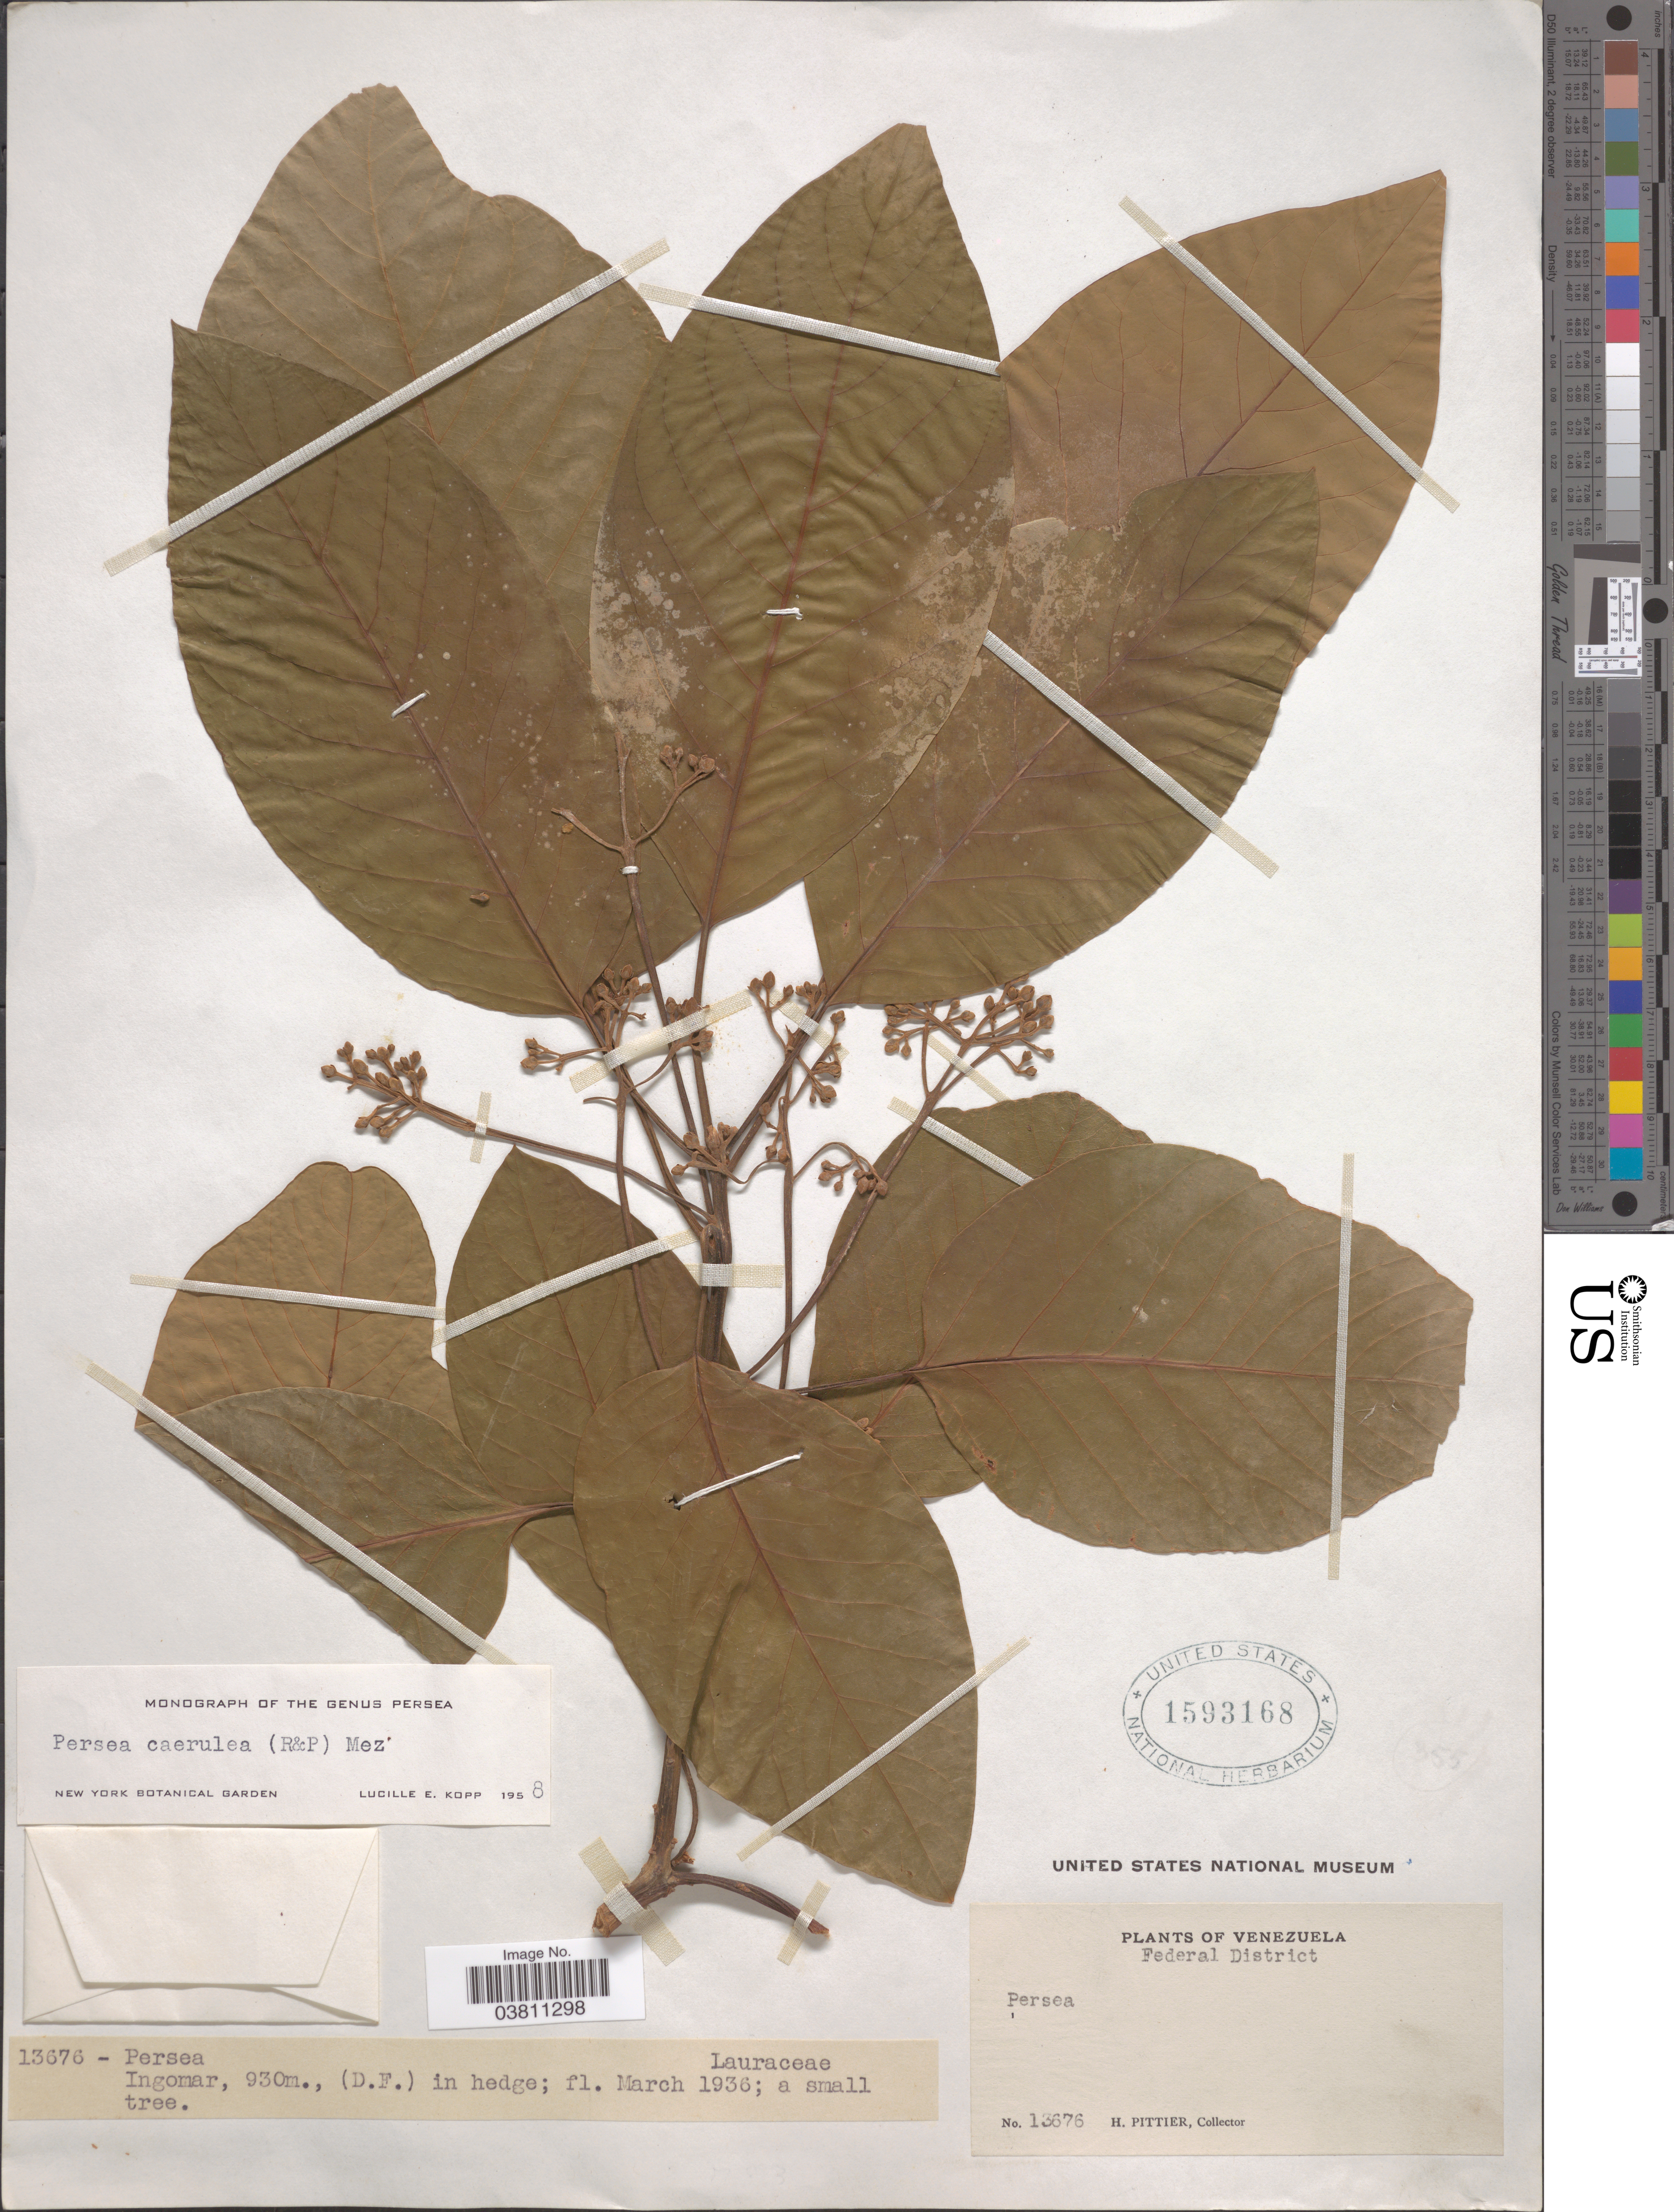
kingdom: Plantae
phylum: Tracheophyta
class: Magnoliopsida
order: Laurales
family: Lauraceae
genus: Persea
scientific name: Persea caerulea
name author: (Ruiz & Pav.) Mez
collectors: H. F. Pittier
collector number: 13676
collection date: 1936-03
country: Venezuela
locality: Federal District. Ingomar.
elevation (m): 930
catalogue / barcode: US 1593168